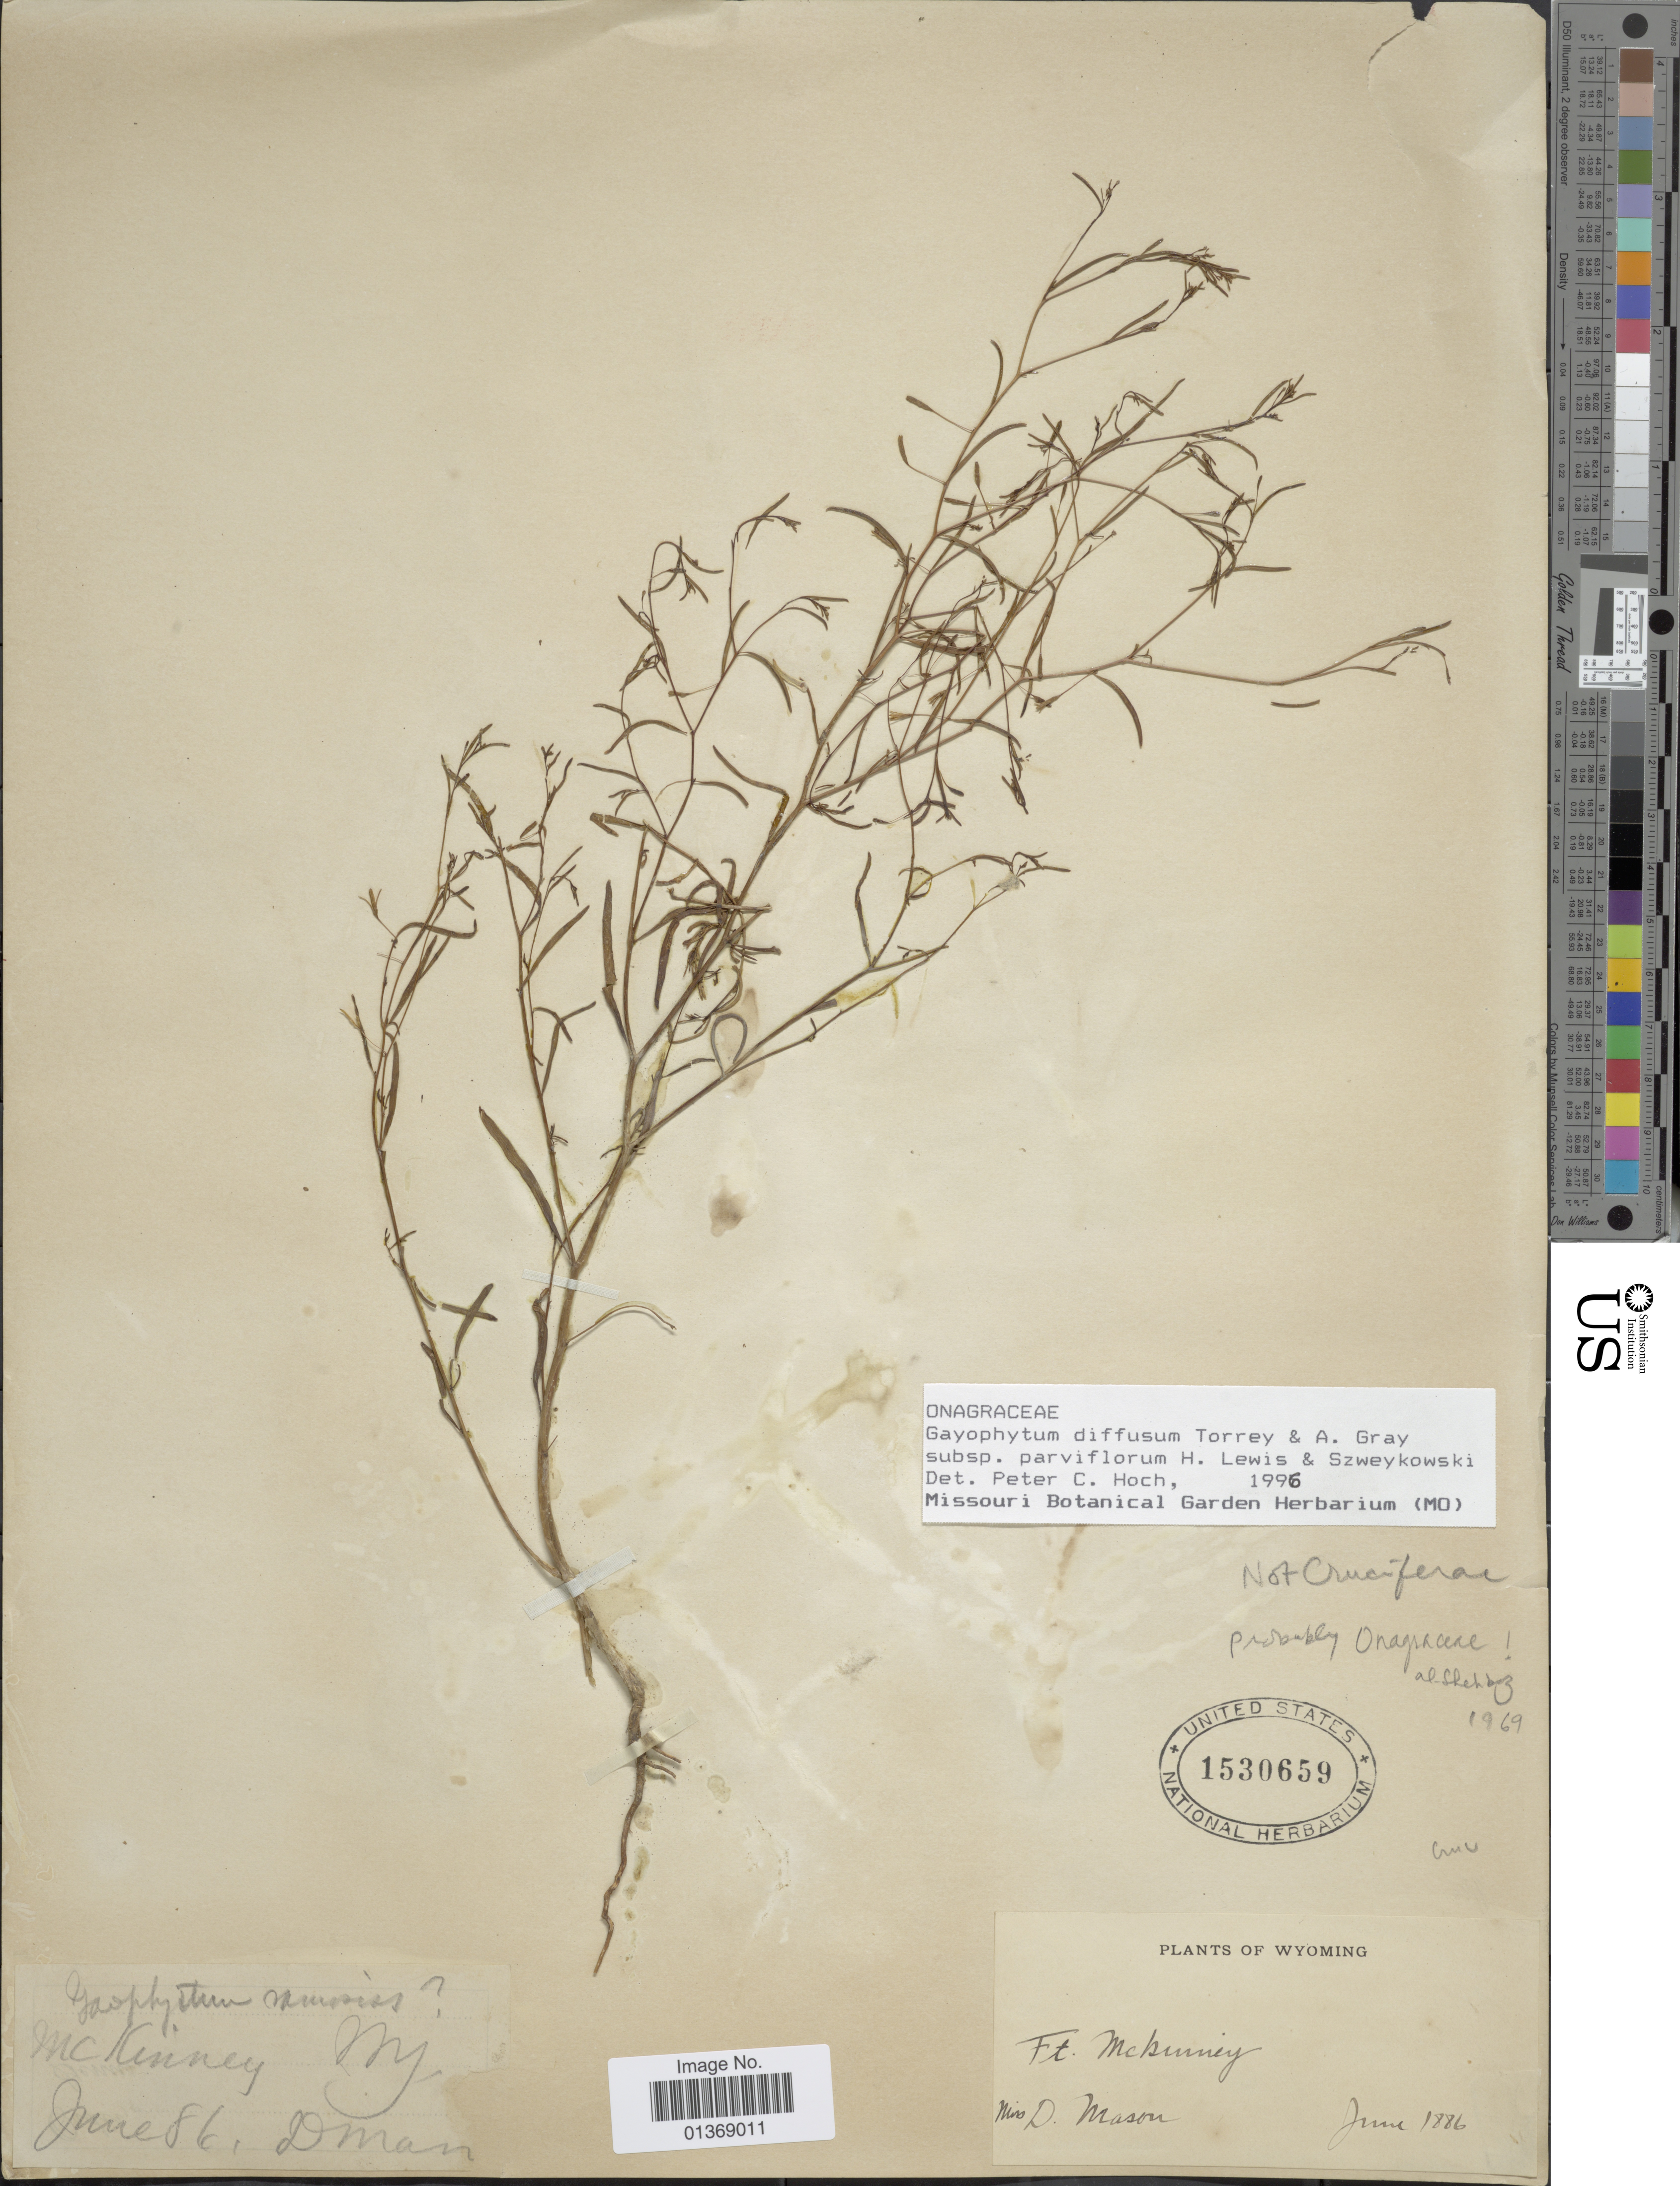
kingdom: Plantae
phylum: Tracheophyta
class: Magnoliopsida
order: Myrtales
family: Onagraceae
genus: Gayophytum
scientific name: Gayophytum diffusum subsp. parviflorum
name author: F. H. Lewis & Szweyk.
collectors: D. Mason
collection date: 1886-06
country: United States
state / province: Wyoming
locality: Ft. McKinney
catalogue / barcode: US 1530659